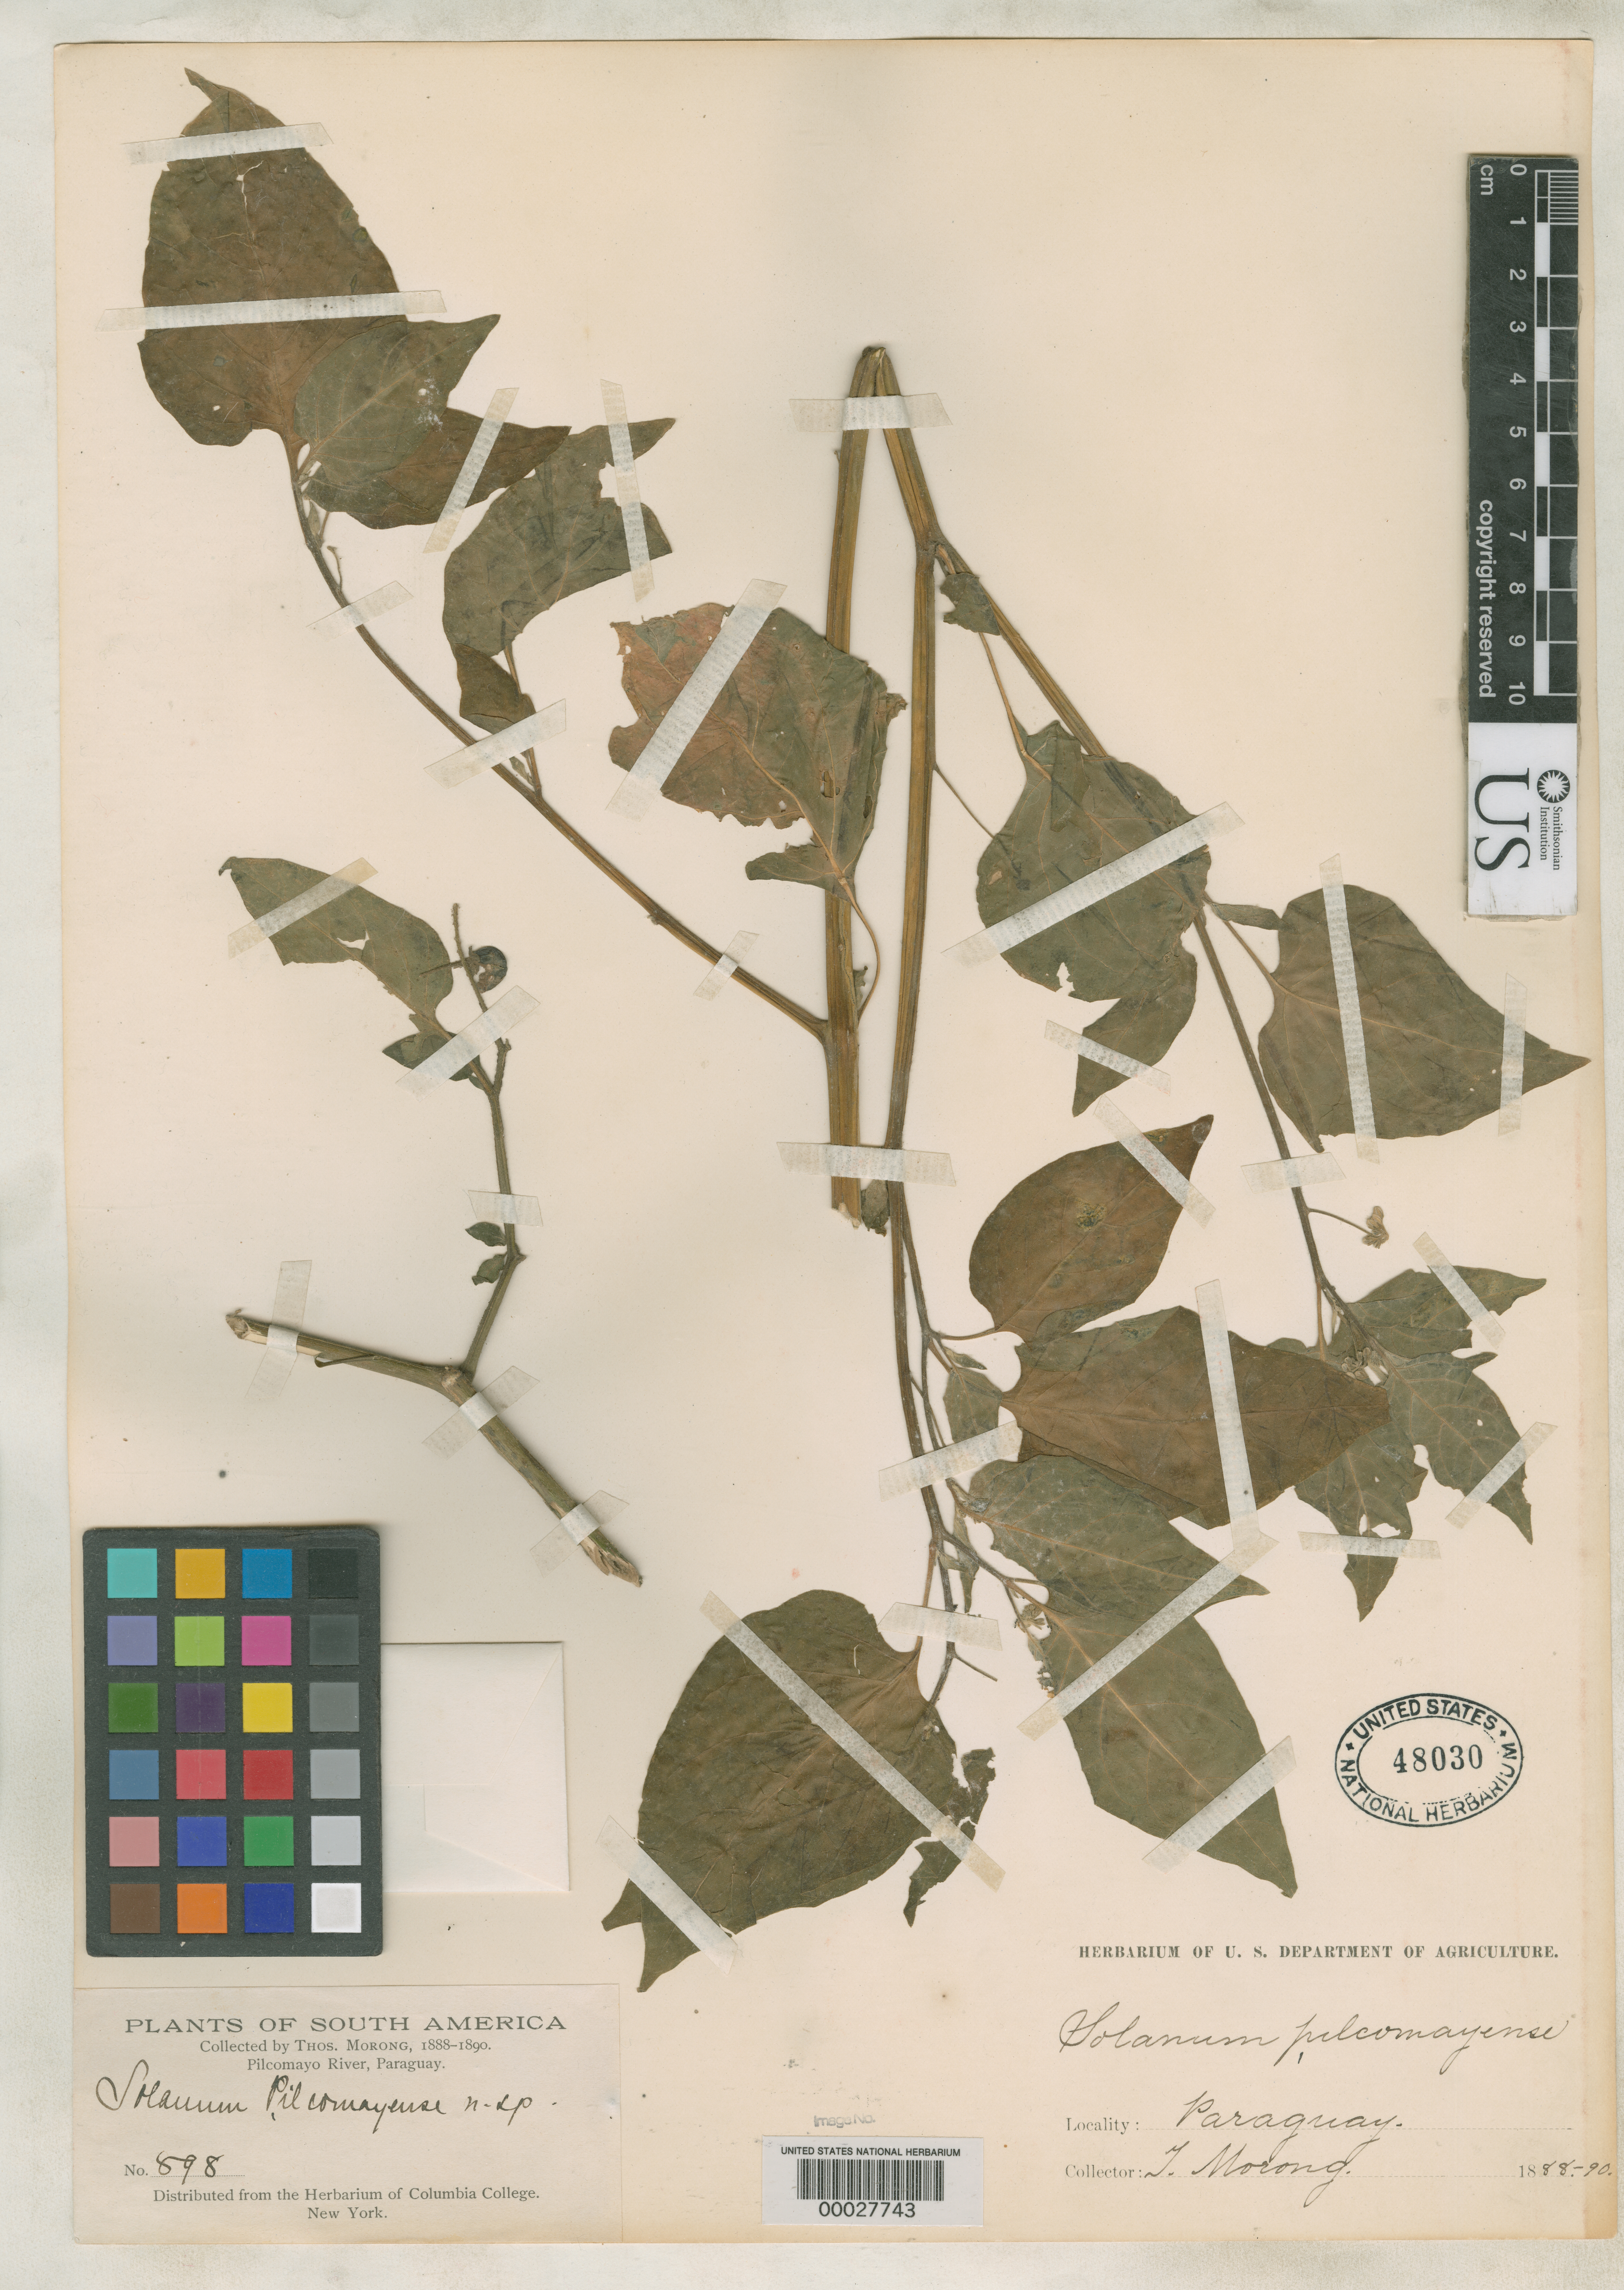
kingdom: Plantae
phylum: Tracheophyta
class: Magnoliopsida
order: Solanales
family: Solanaceae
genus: Solanum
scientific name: Solanum pilcomayense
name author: Morong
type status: Isotype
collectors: T. Morong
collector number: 898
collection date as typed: Jan 1888 to -- May 1890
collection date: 1888-01/1890-05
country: Paraguay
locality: Upper Pilcomayo.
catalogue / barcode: US 48030